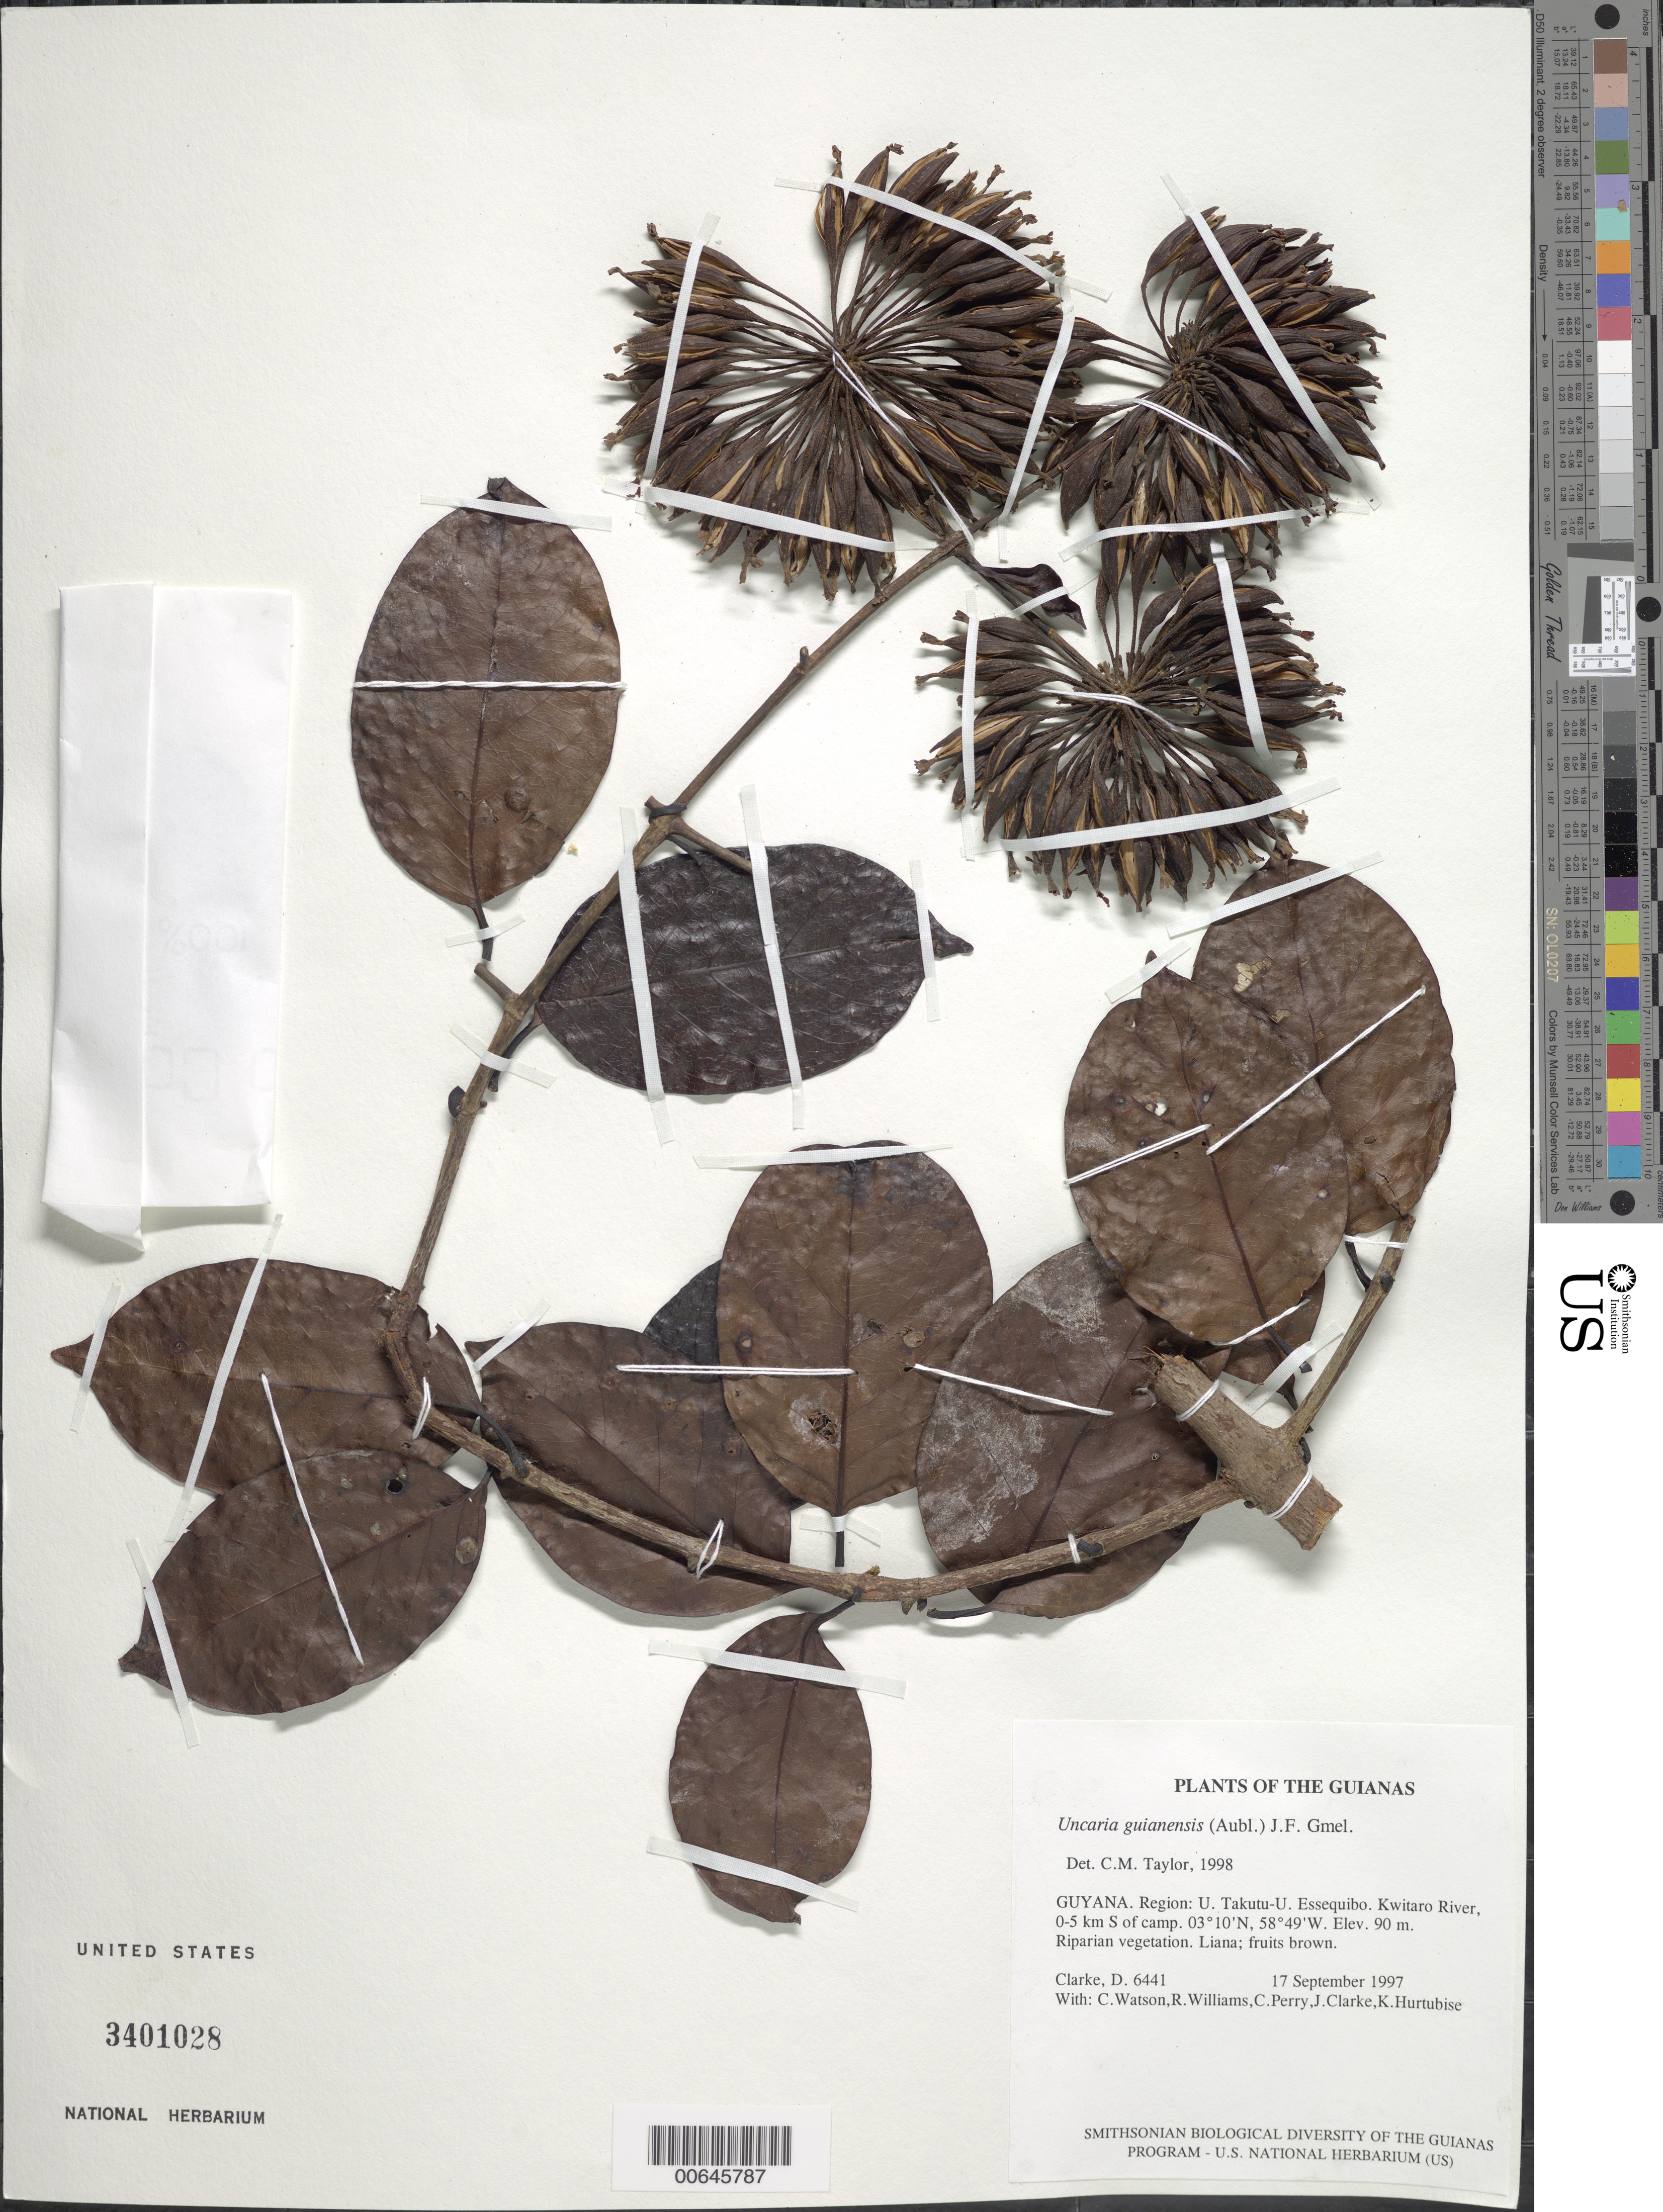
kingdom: Plantae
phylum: Tracheophyta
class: Magnoliopsida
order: Gentianales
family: Rubiaceae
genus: Uncaria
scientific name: Uncaria guianensis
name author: (Aubl.) J.F. Gmel.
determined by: Taylor, Charlotte M.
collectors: H. D. Clarke, C. Watson, R. Williams, C. Perry, J. Clarke & K. Hurtubise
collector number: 6441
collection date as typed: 17 September 1997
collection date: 1997-09-17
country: Guyana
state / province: U. Takutu-U. Essequibo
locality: Kwitaro River, 0-5 km S of camp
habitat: Riparian vegetation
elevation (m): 90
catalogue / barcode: US 3401028